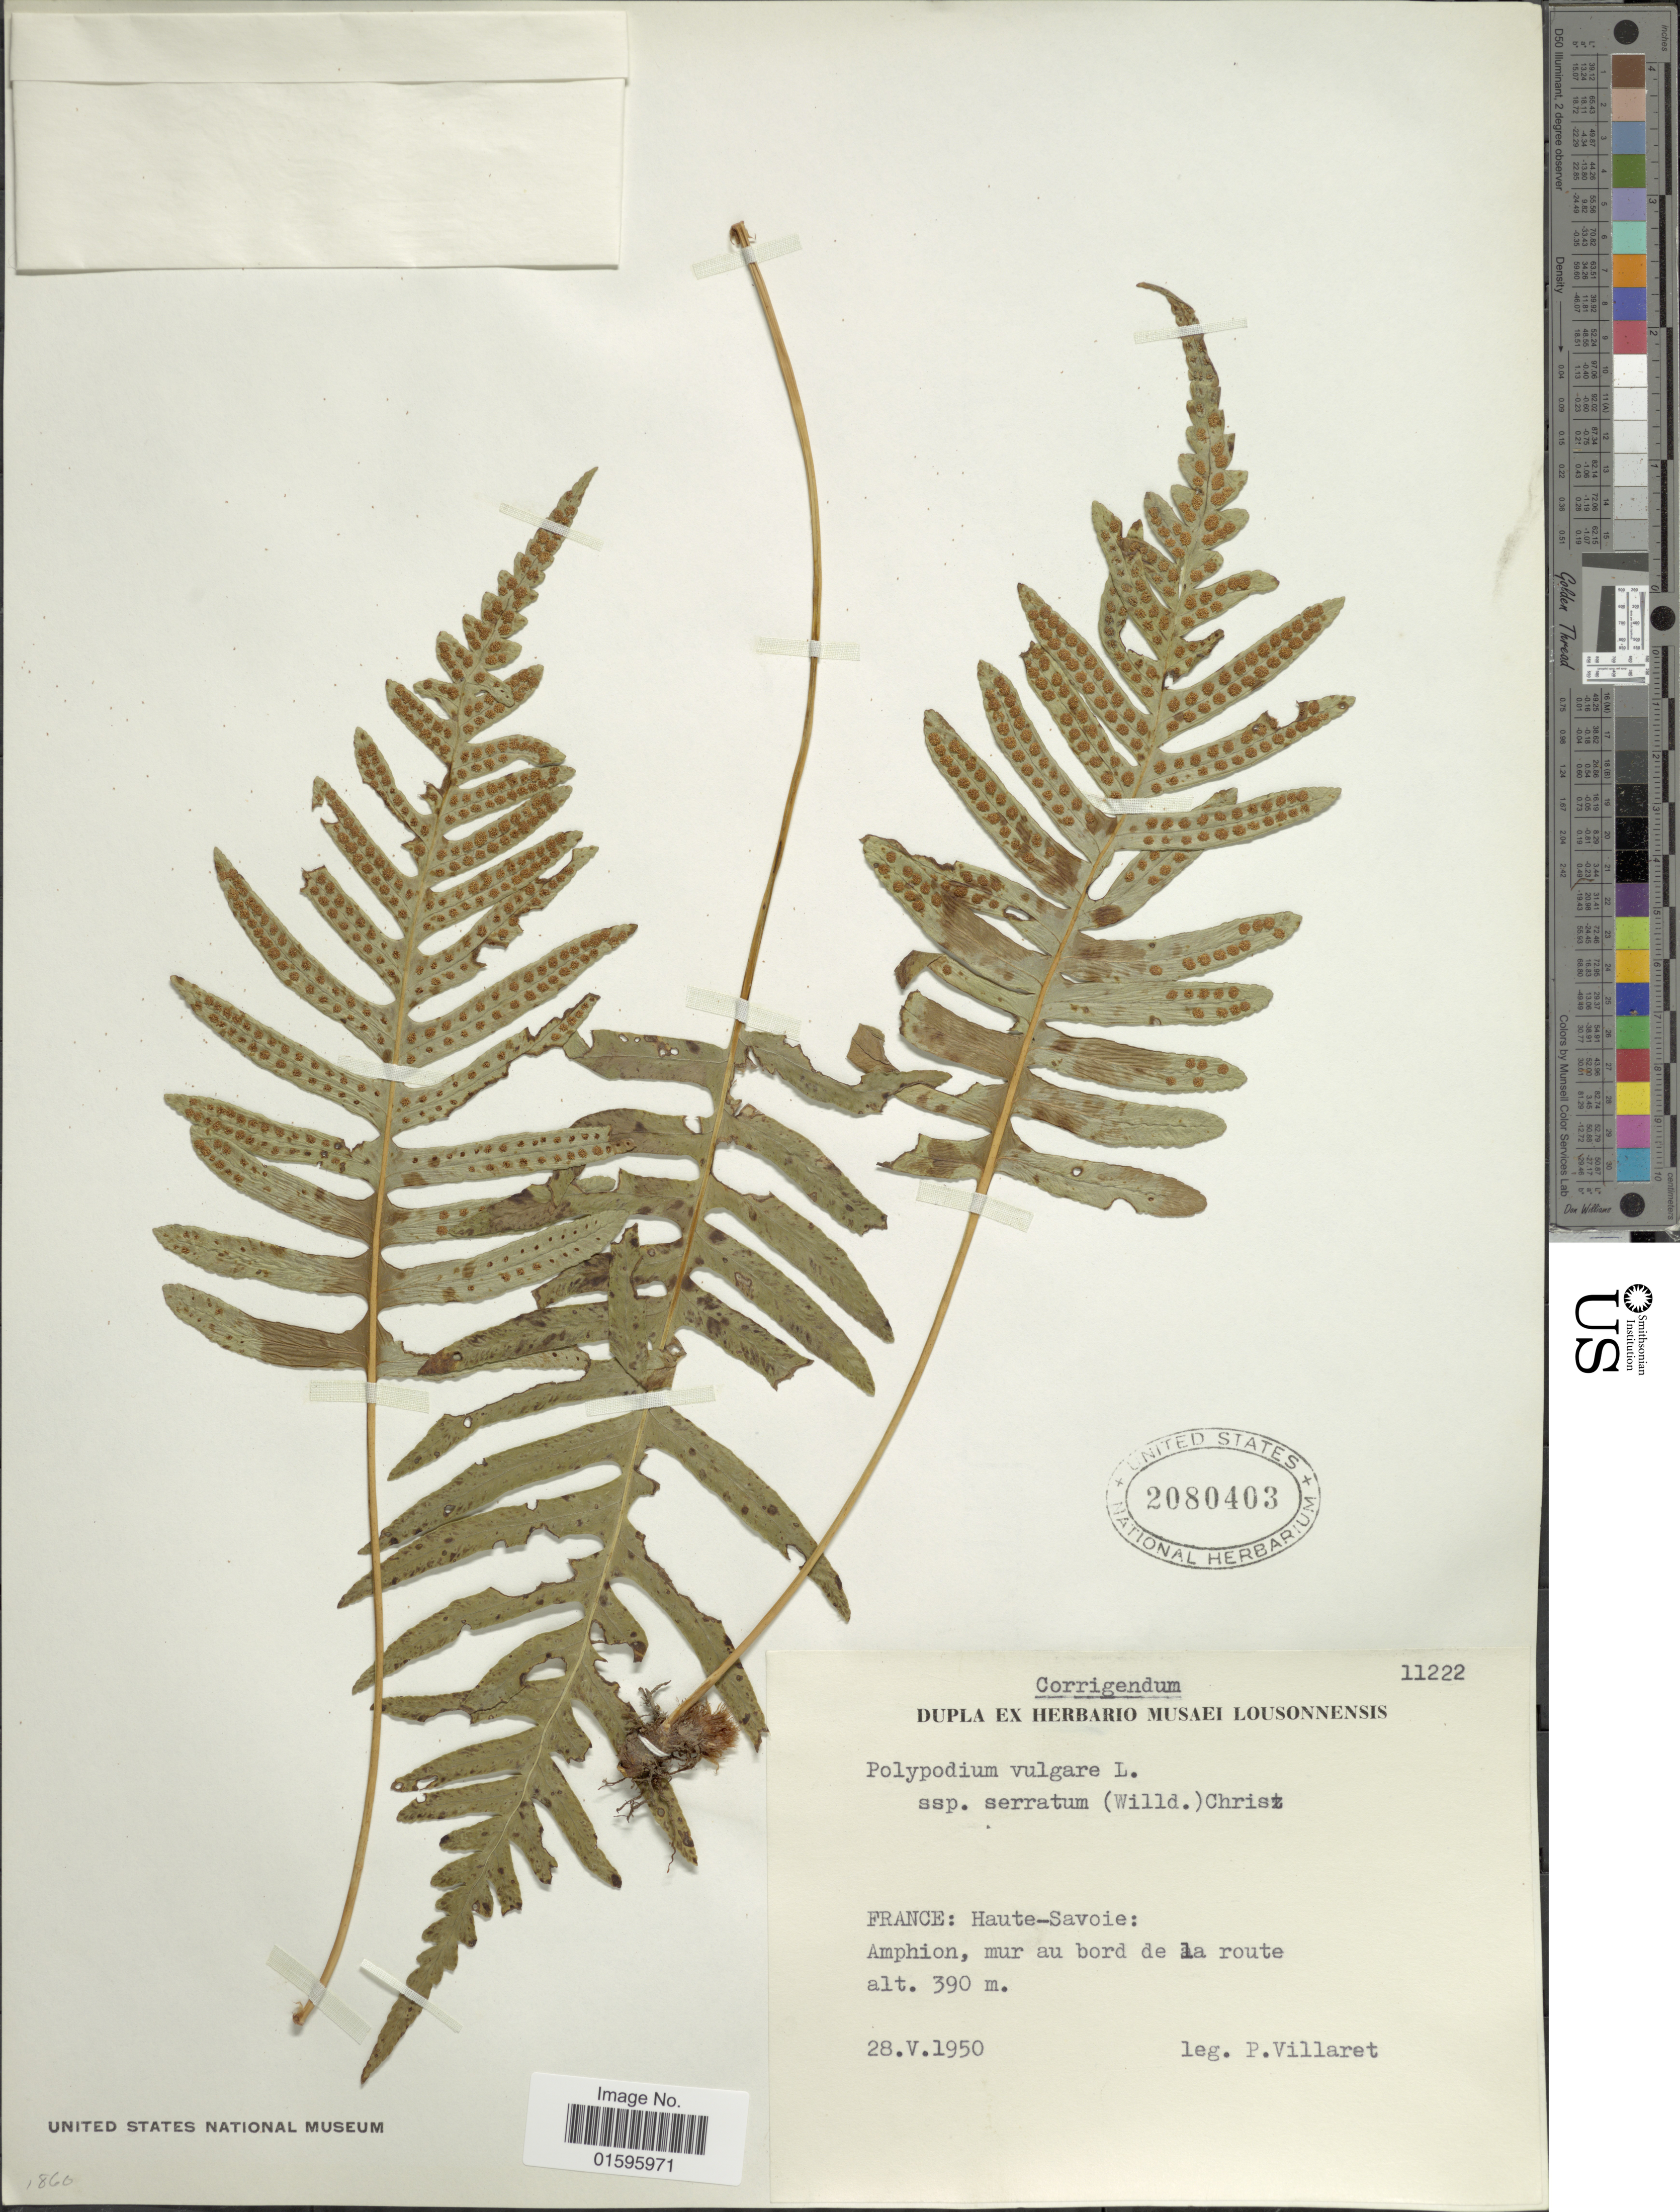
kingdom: Plantae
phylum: Tracheophyta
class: Polypodiopsida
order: Polypodiales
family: Polypodiaceae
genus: Polypodium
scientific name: Polypodium vulgare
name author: L.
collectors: P. Villaret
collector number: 11222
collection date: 1950-05-28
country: France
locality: France: Haute-Savoie: Amphion, mur au bord de la route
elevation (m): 390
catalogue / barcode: US 2080403